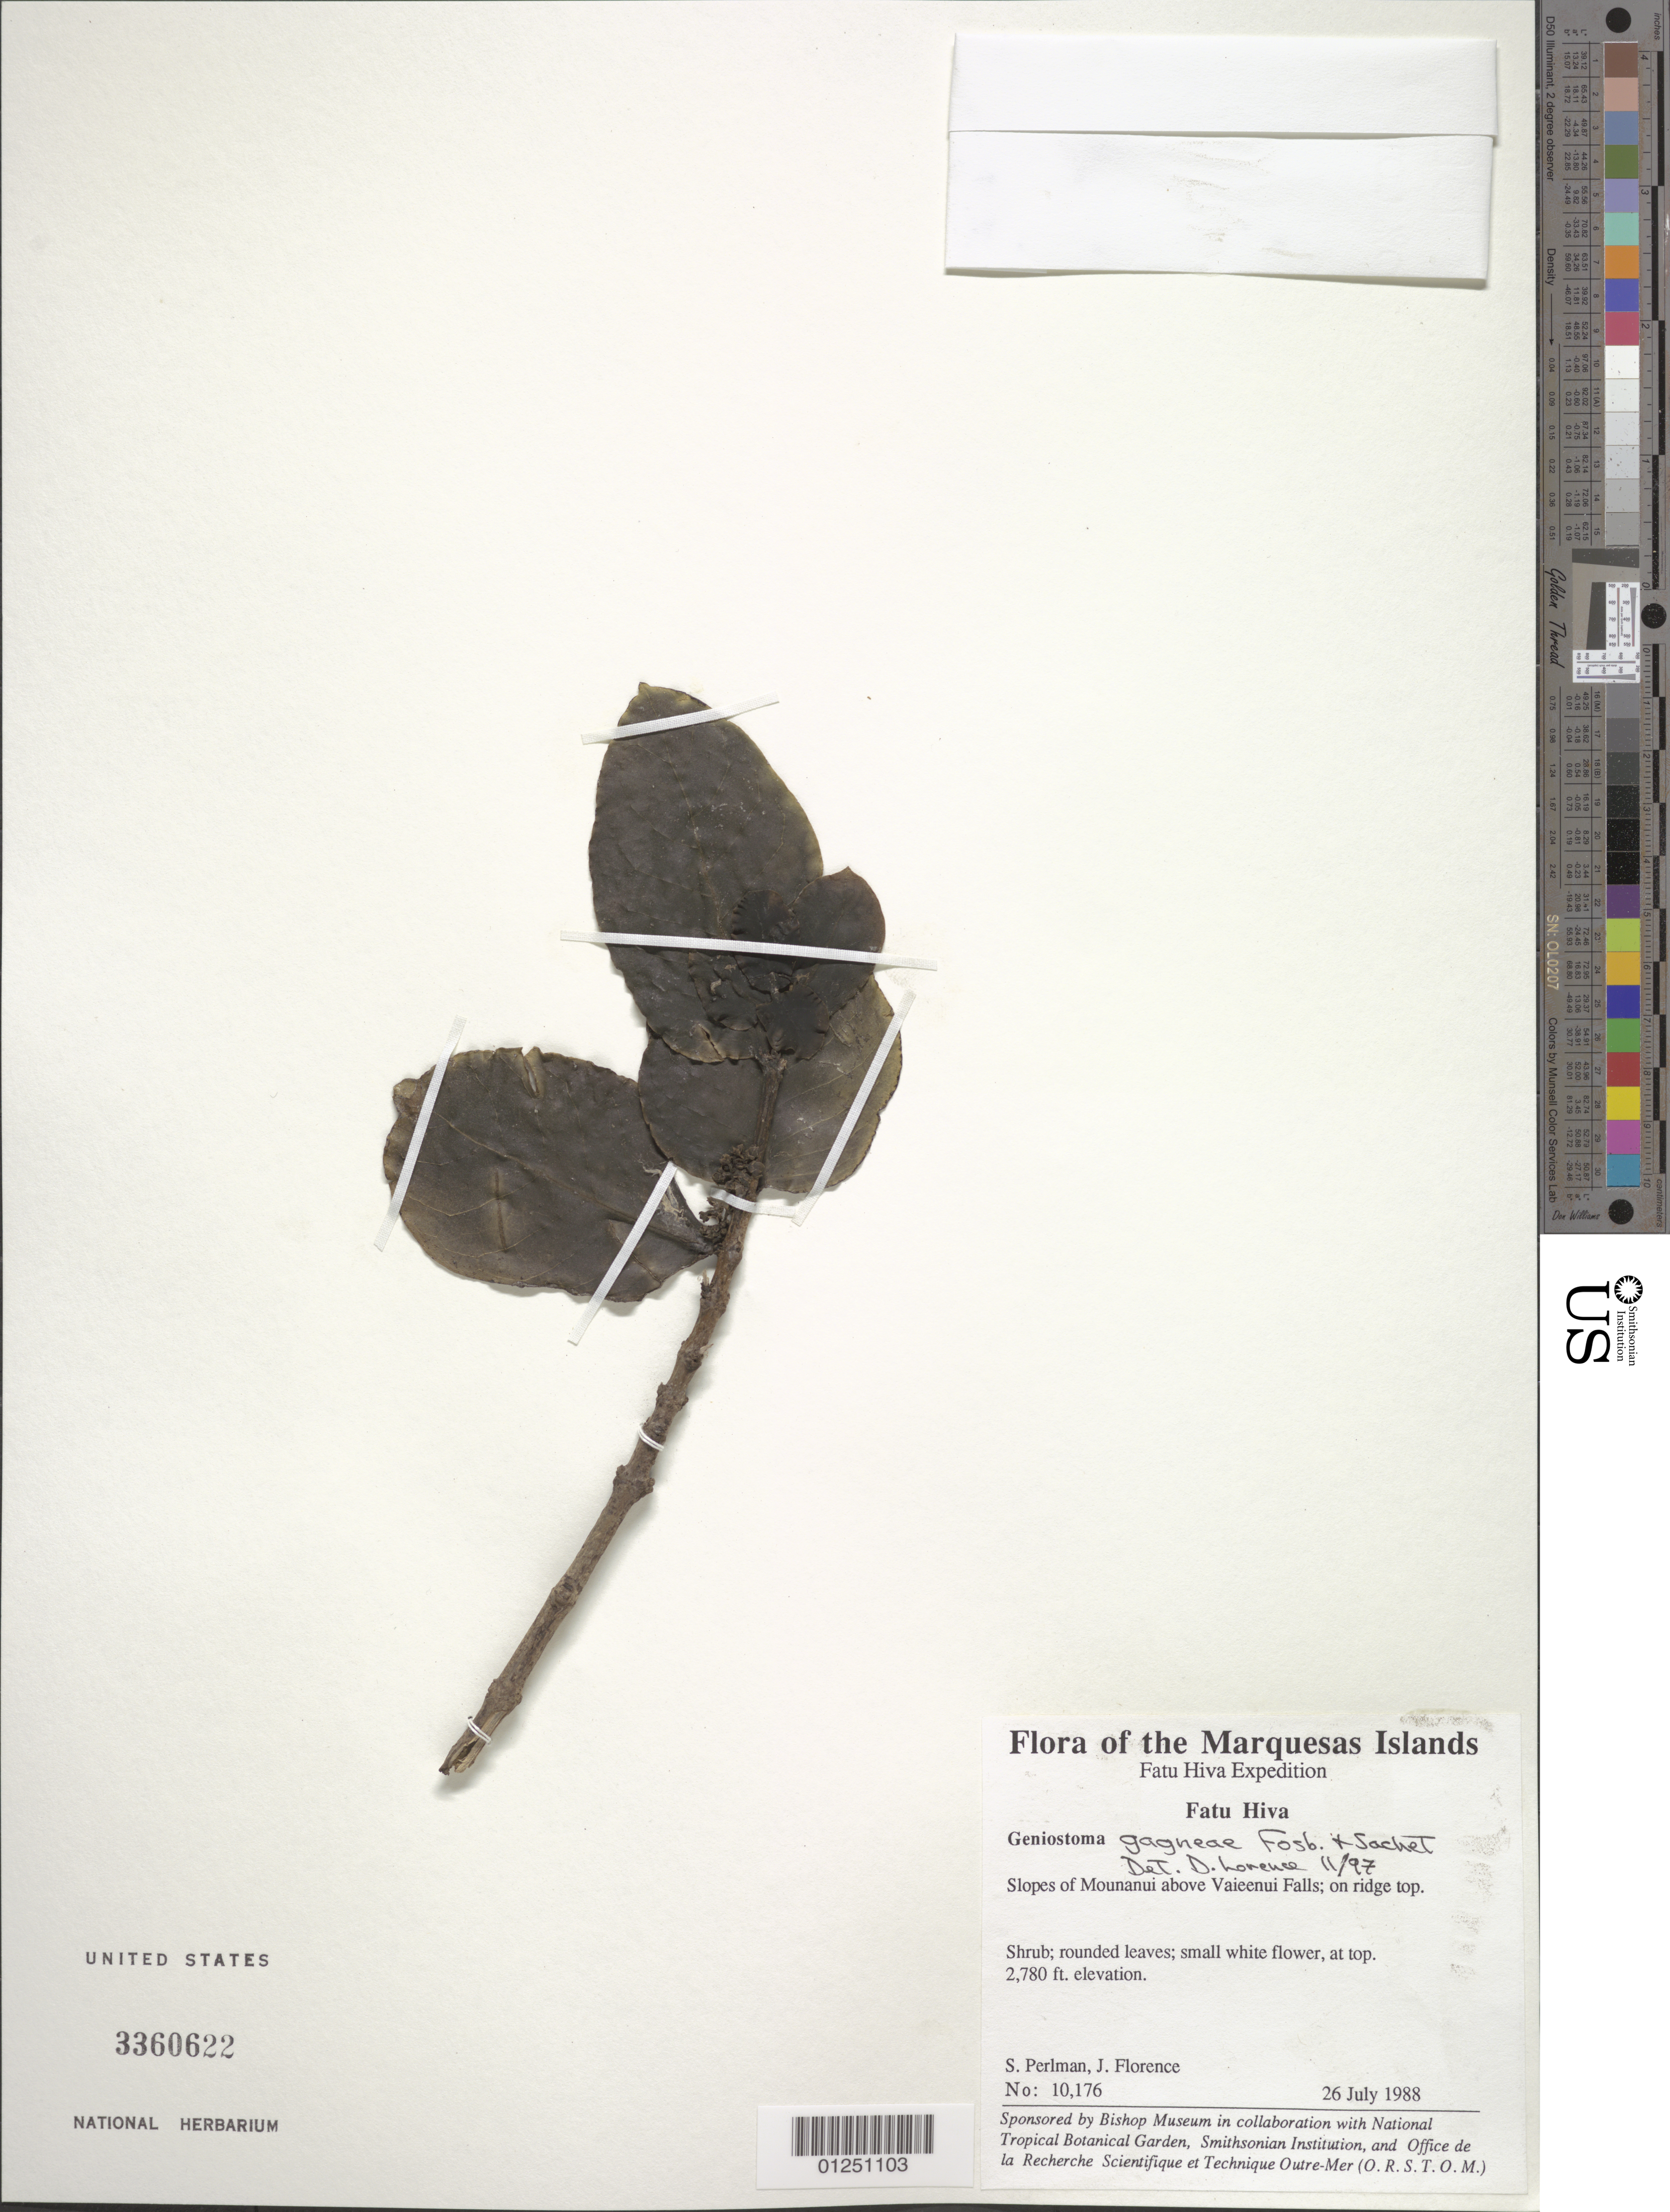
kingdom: Plantae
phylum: Tracheophyta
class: Magnoliopsida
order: Gentianales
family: Loganiaceae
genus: Geniostoma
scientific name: Geniostoma gagneae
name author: Fosberg & Sachet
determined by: Lorence, David H., (PTBG), National Tropical Botanical Garden (UNITED STATES)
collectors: S. P. Perlman & J. Florence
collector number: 10176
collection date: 1988-07-26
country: French Polynesia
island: Fatu Hiva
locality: Slopes of Mounanui above Vaieenui Falls, on ridge top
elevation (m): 847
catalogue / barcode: US 3360622